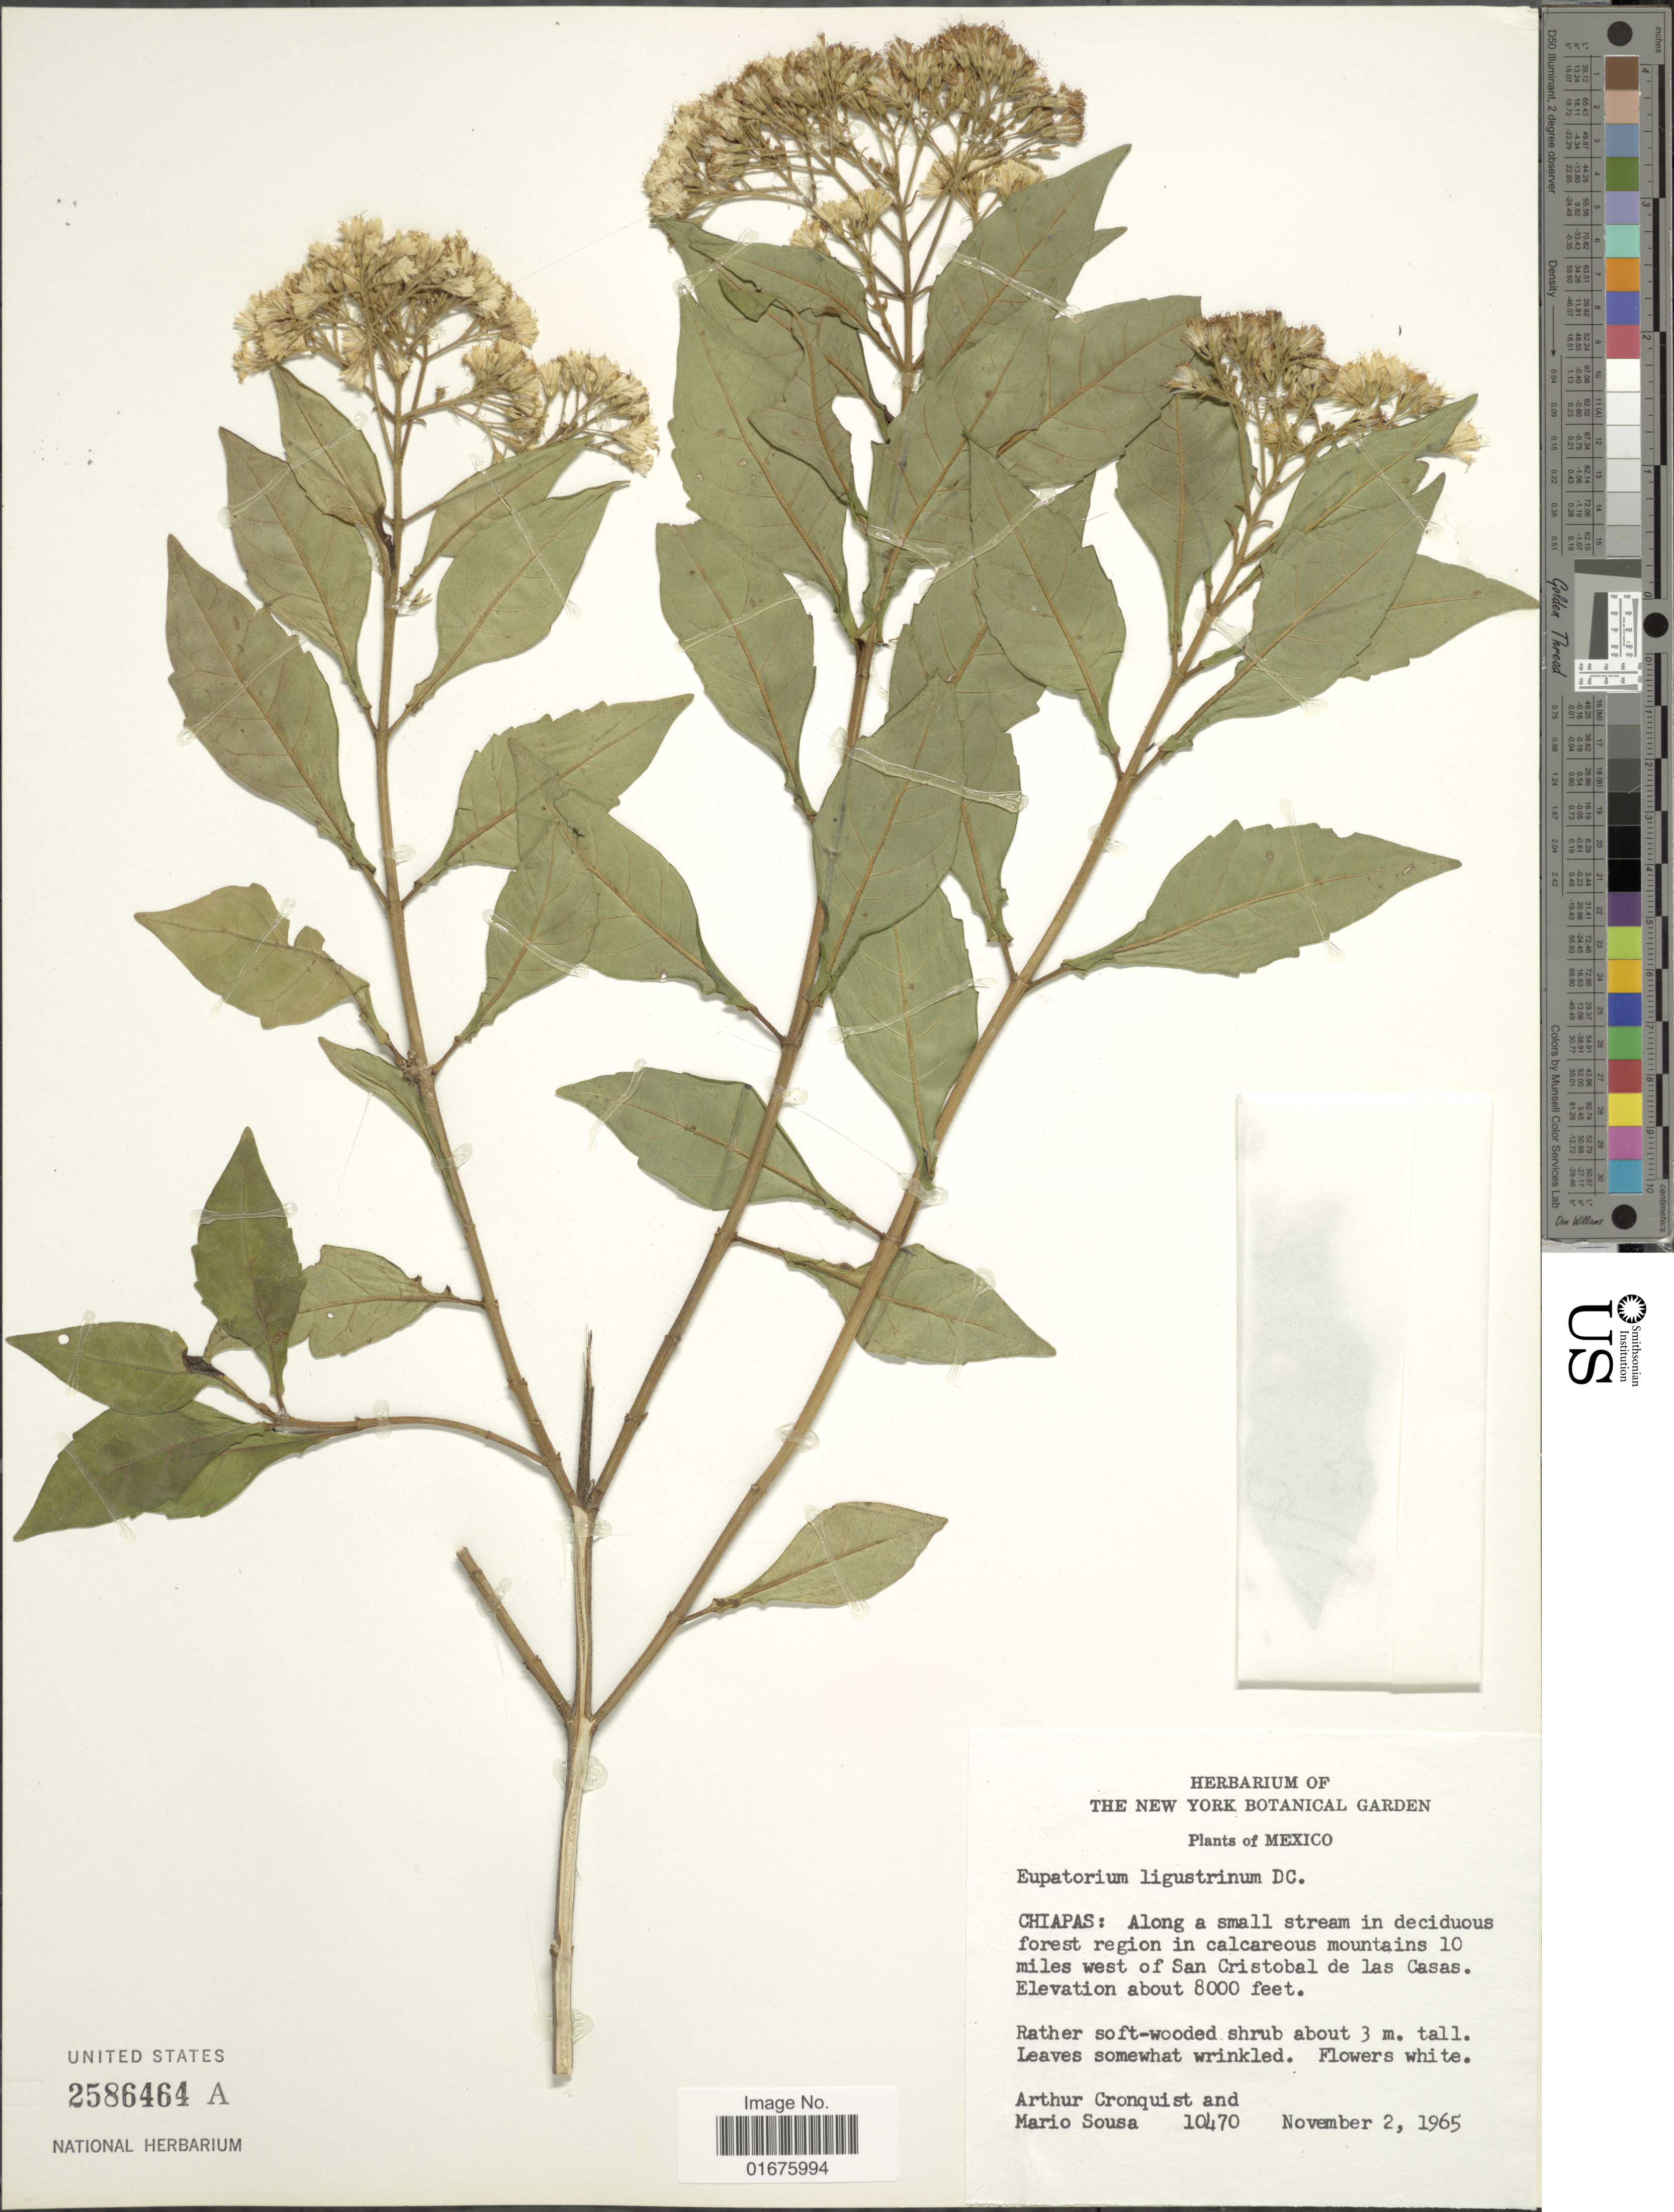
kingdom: Plantae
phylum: Tracheophyta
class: Magnoliopsida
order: Asterales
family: Asteraceae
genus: Ageratina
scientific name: Ageratina ligustrina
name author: (DC.) R.M. King & H. Rob.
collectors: A. J. Cronquist & M. Sousa S.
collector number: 10470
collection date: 1965-11-02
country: Mexico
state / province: Chiapas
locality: Along a small stream in deciduous forest region in calcareous mountains 10 miles west of San Cristobal de las Casas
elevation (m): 2438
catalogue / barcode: US 2586464A